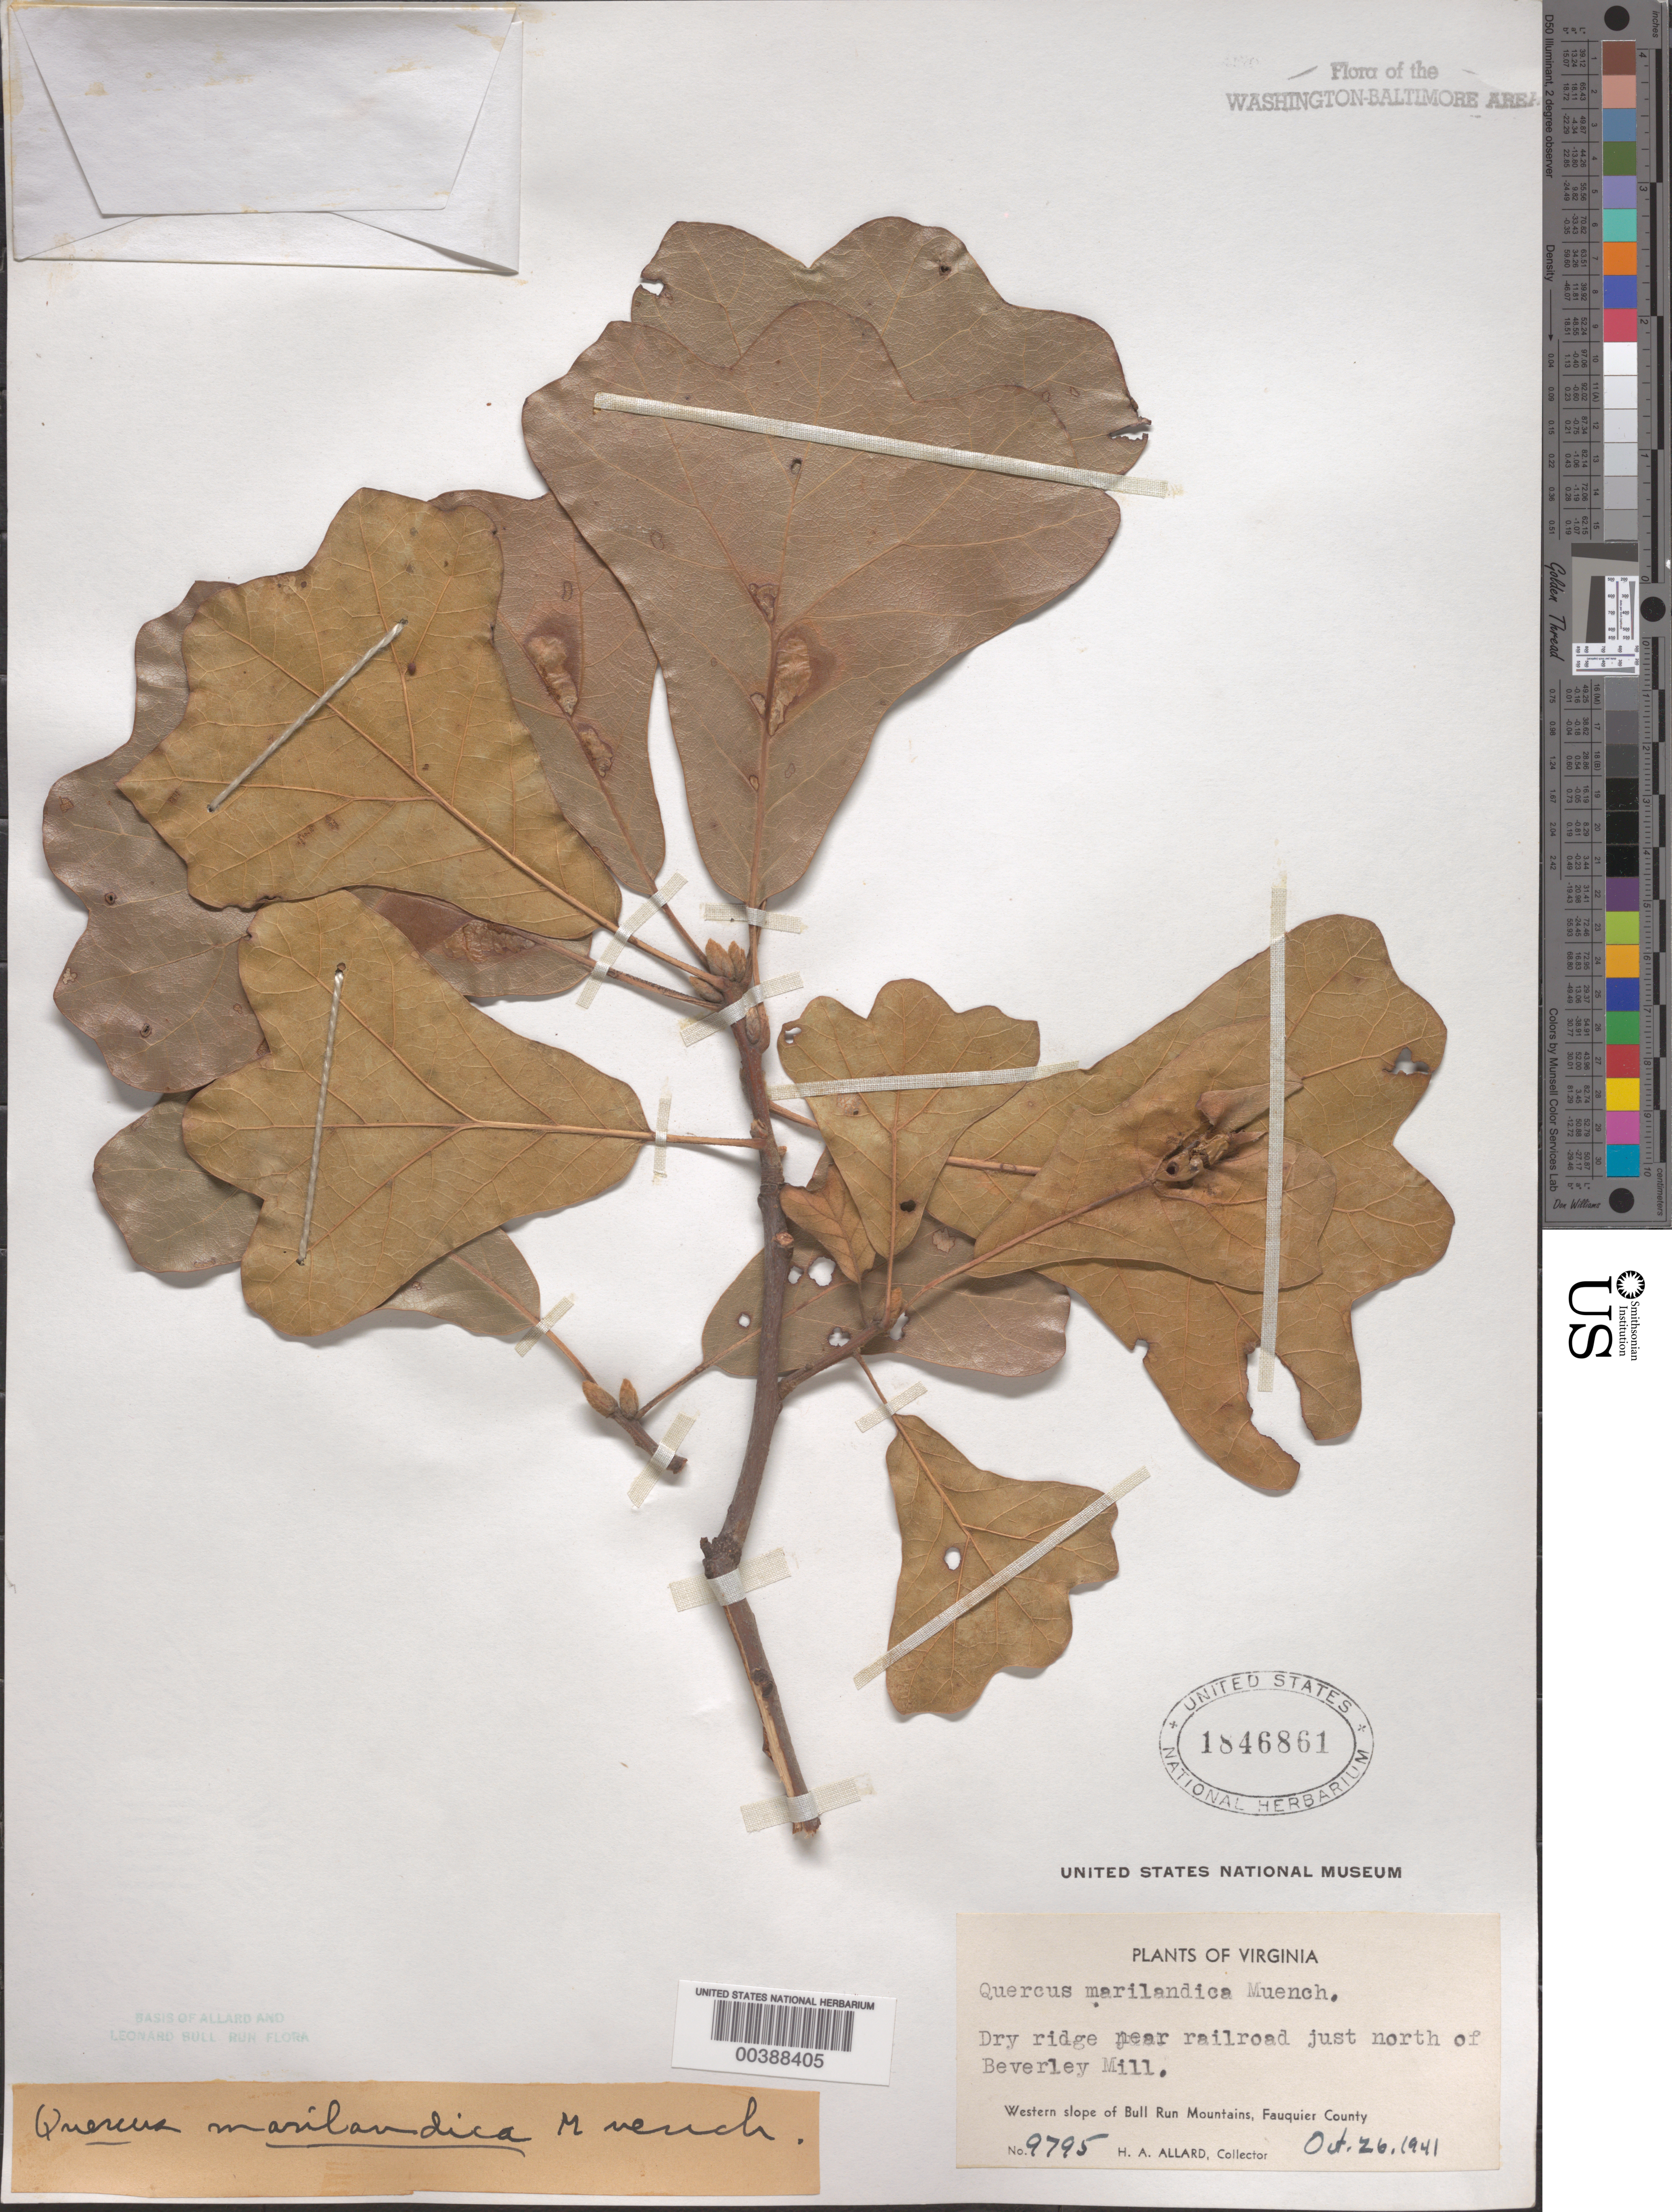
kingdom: Plantae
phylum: Tracheophyta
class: Magnoliopsida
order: Fagales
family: Fagaceae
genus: Quercus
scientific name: Quercus marilandica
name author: (L.) Münchh.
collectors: H. A. Allard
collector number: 9795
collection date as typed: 26 Oct 1941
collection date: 1941-10-26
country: United States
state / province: Virginia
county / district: Fauquier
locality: North of Beverley Mill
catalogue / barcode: US 1846861